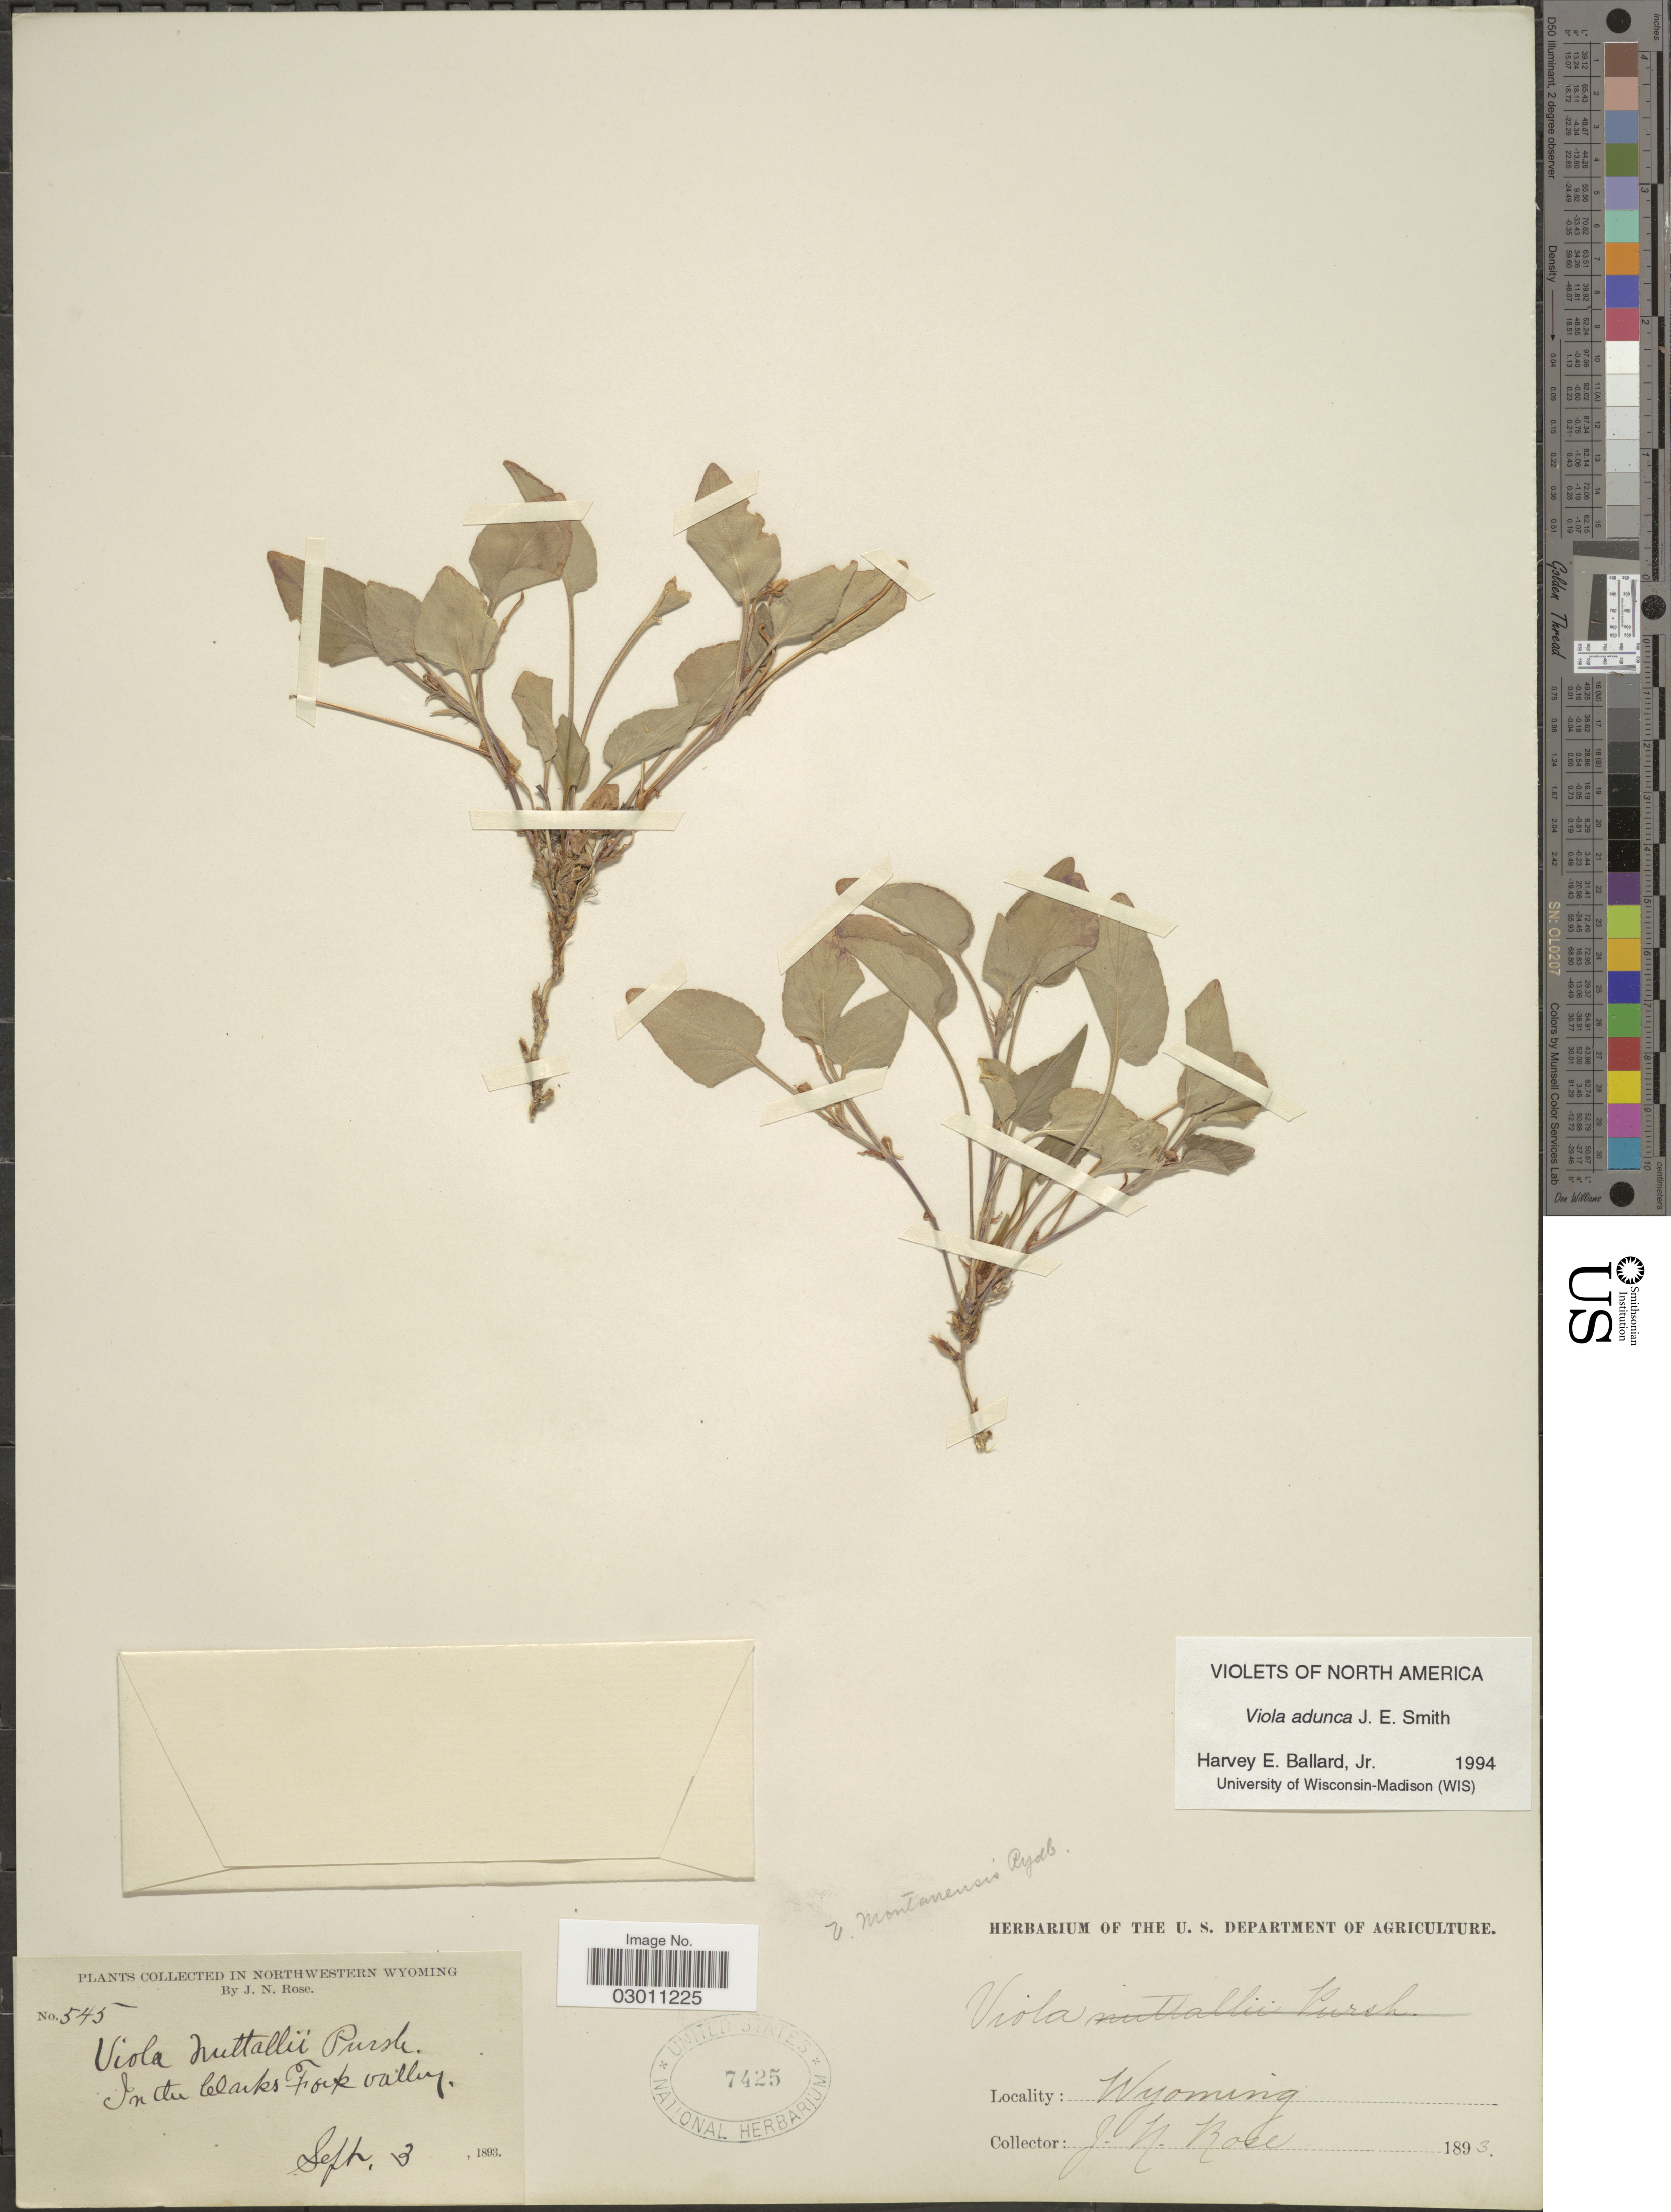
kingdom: Plantae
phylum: Tracheophyta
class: Magnoliopsida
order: Malpighiales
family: Violaceae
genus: Viola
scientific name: Viola adunca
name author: Sm.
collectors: J. N. Rose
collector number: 545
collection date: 1893-09-03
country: United States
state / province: Wyoming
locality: In Northwestern Wyoming. In the Clarks Fork valley.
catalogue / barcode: US 7425